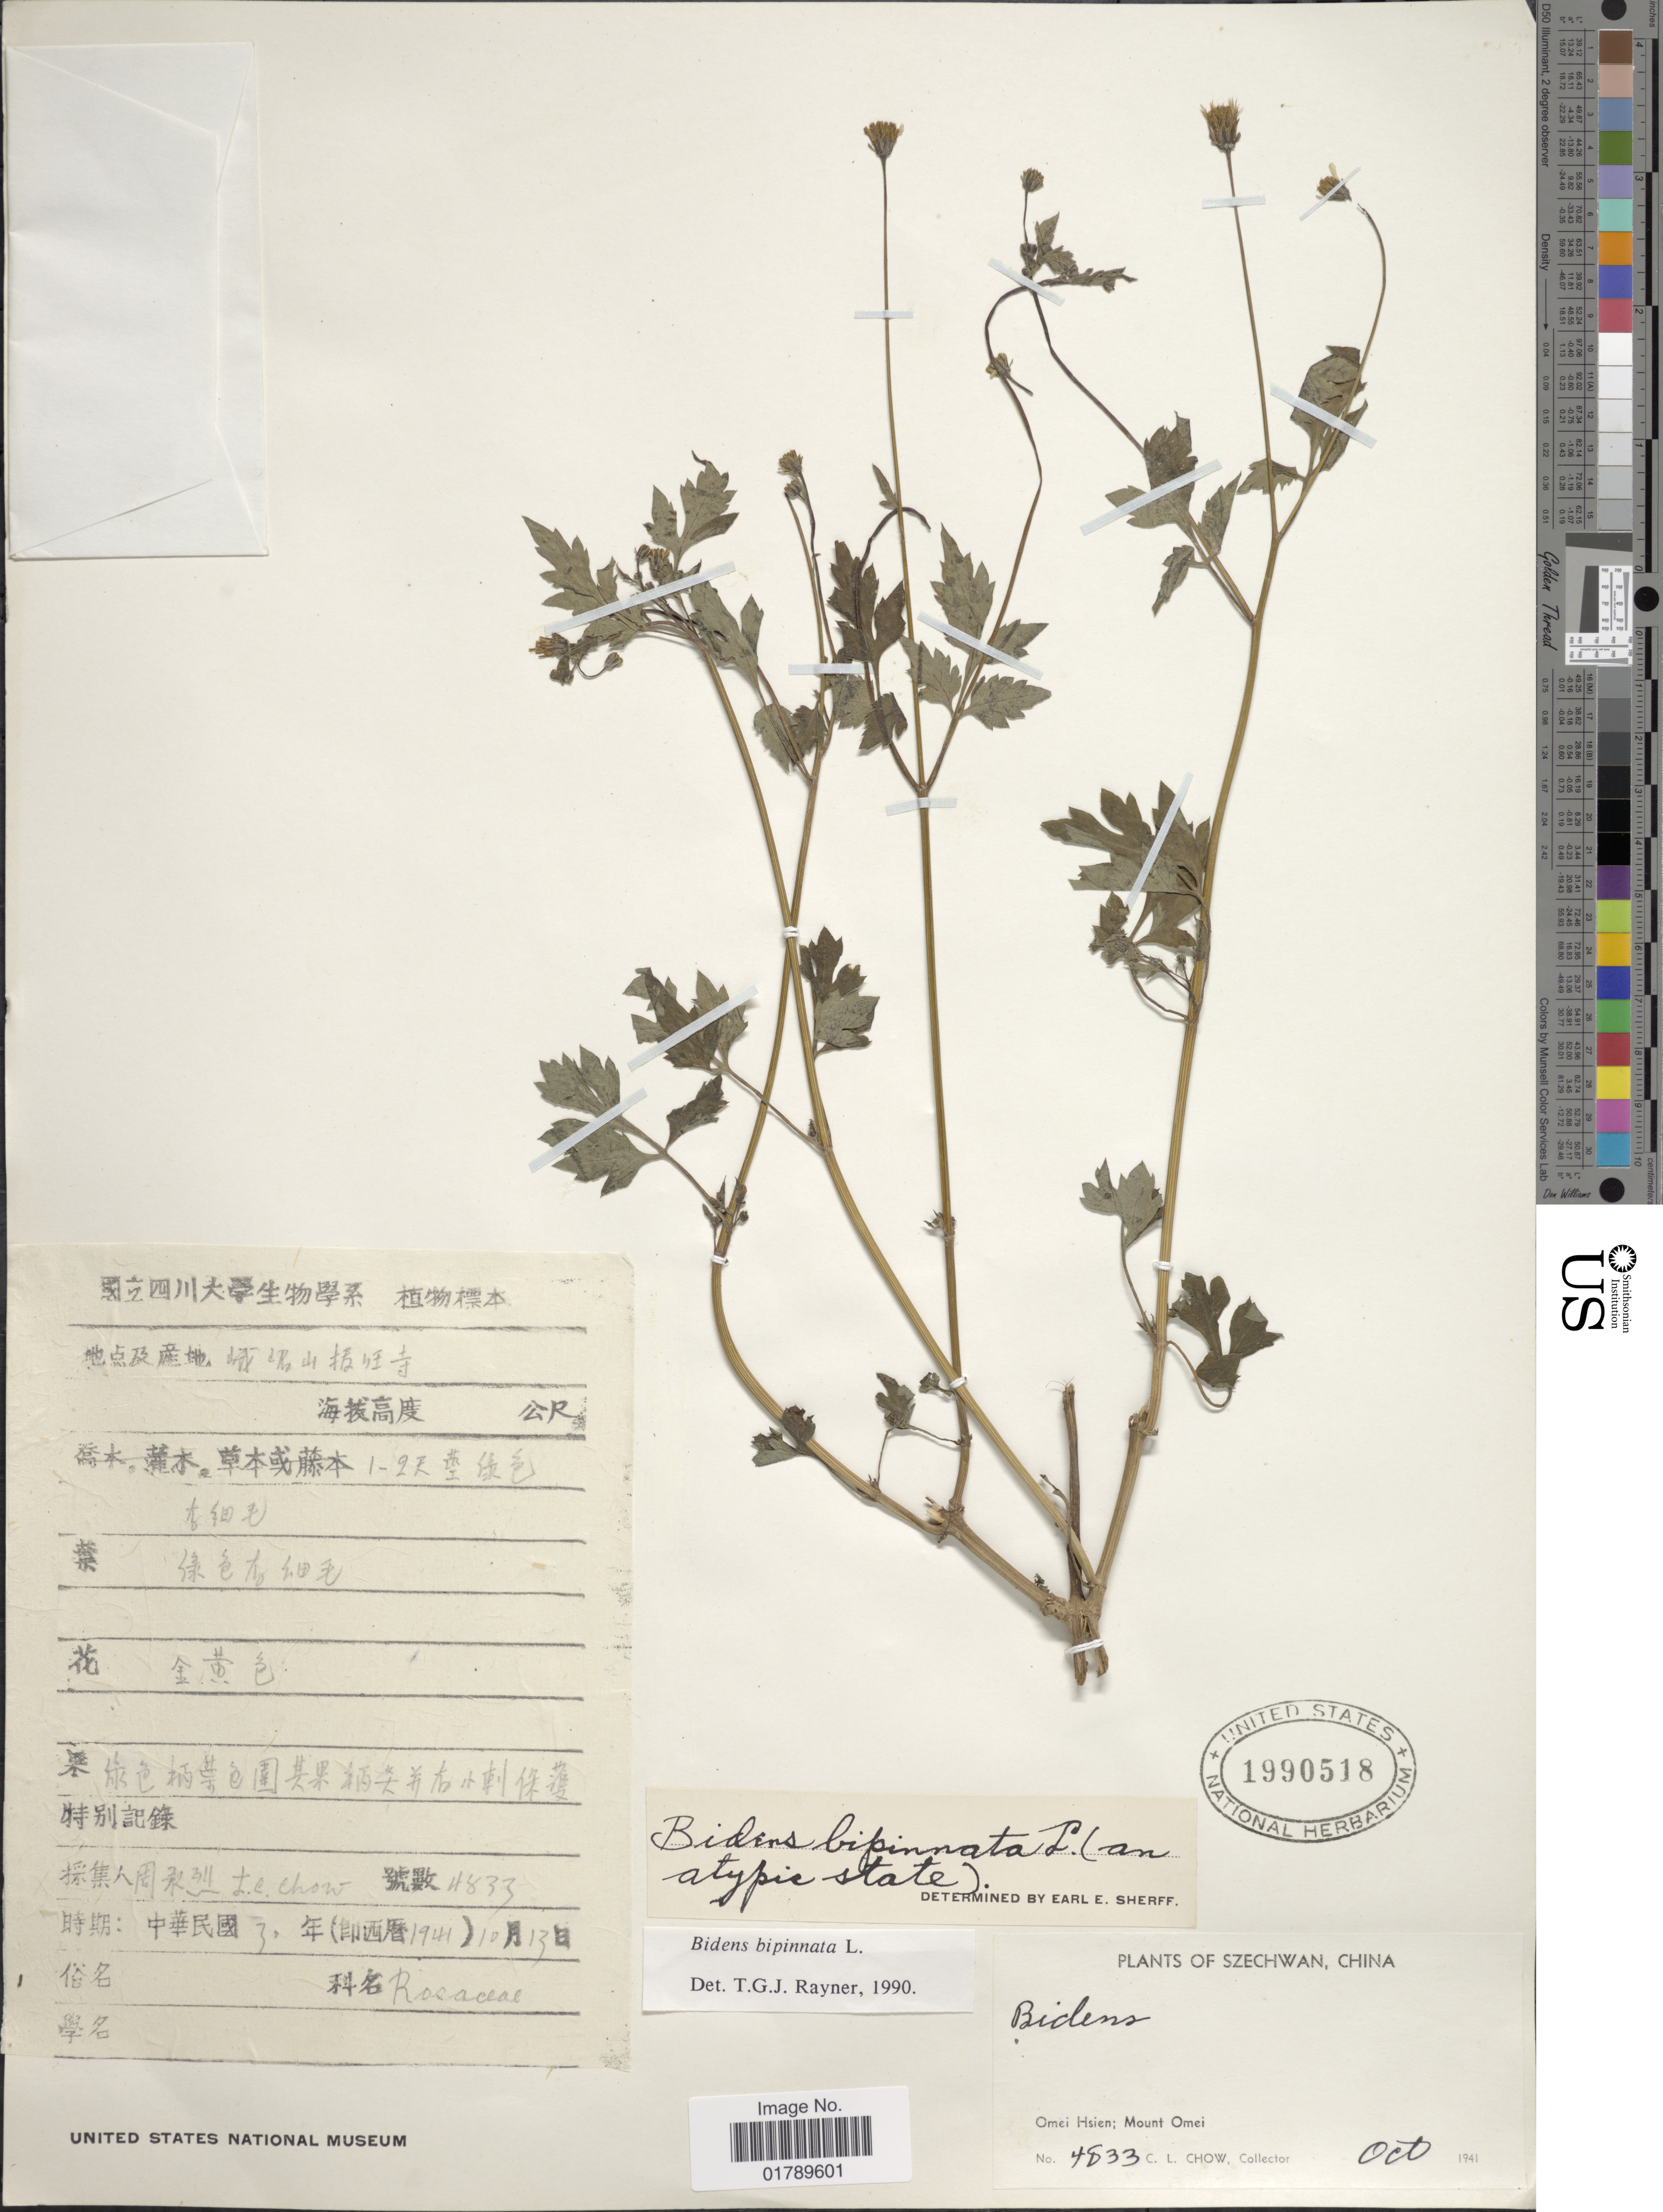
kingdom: Plantae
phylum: Tracheophyta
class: Magnoliopsida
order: Asterales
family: Asteraceae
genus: Bidens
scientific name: Bidens bipinnata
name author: L.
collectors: C. Chow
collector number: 4833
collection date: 1941-10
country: China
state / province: Sichuan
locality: Szechwan, China. omei Hsien; Mount Omei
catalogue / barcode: US 1990518